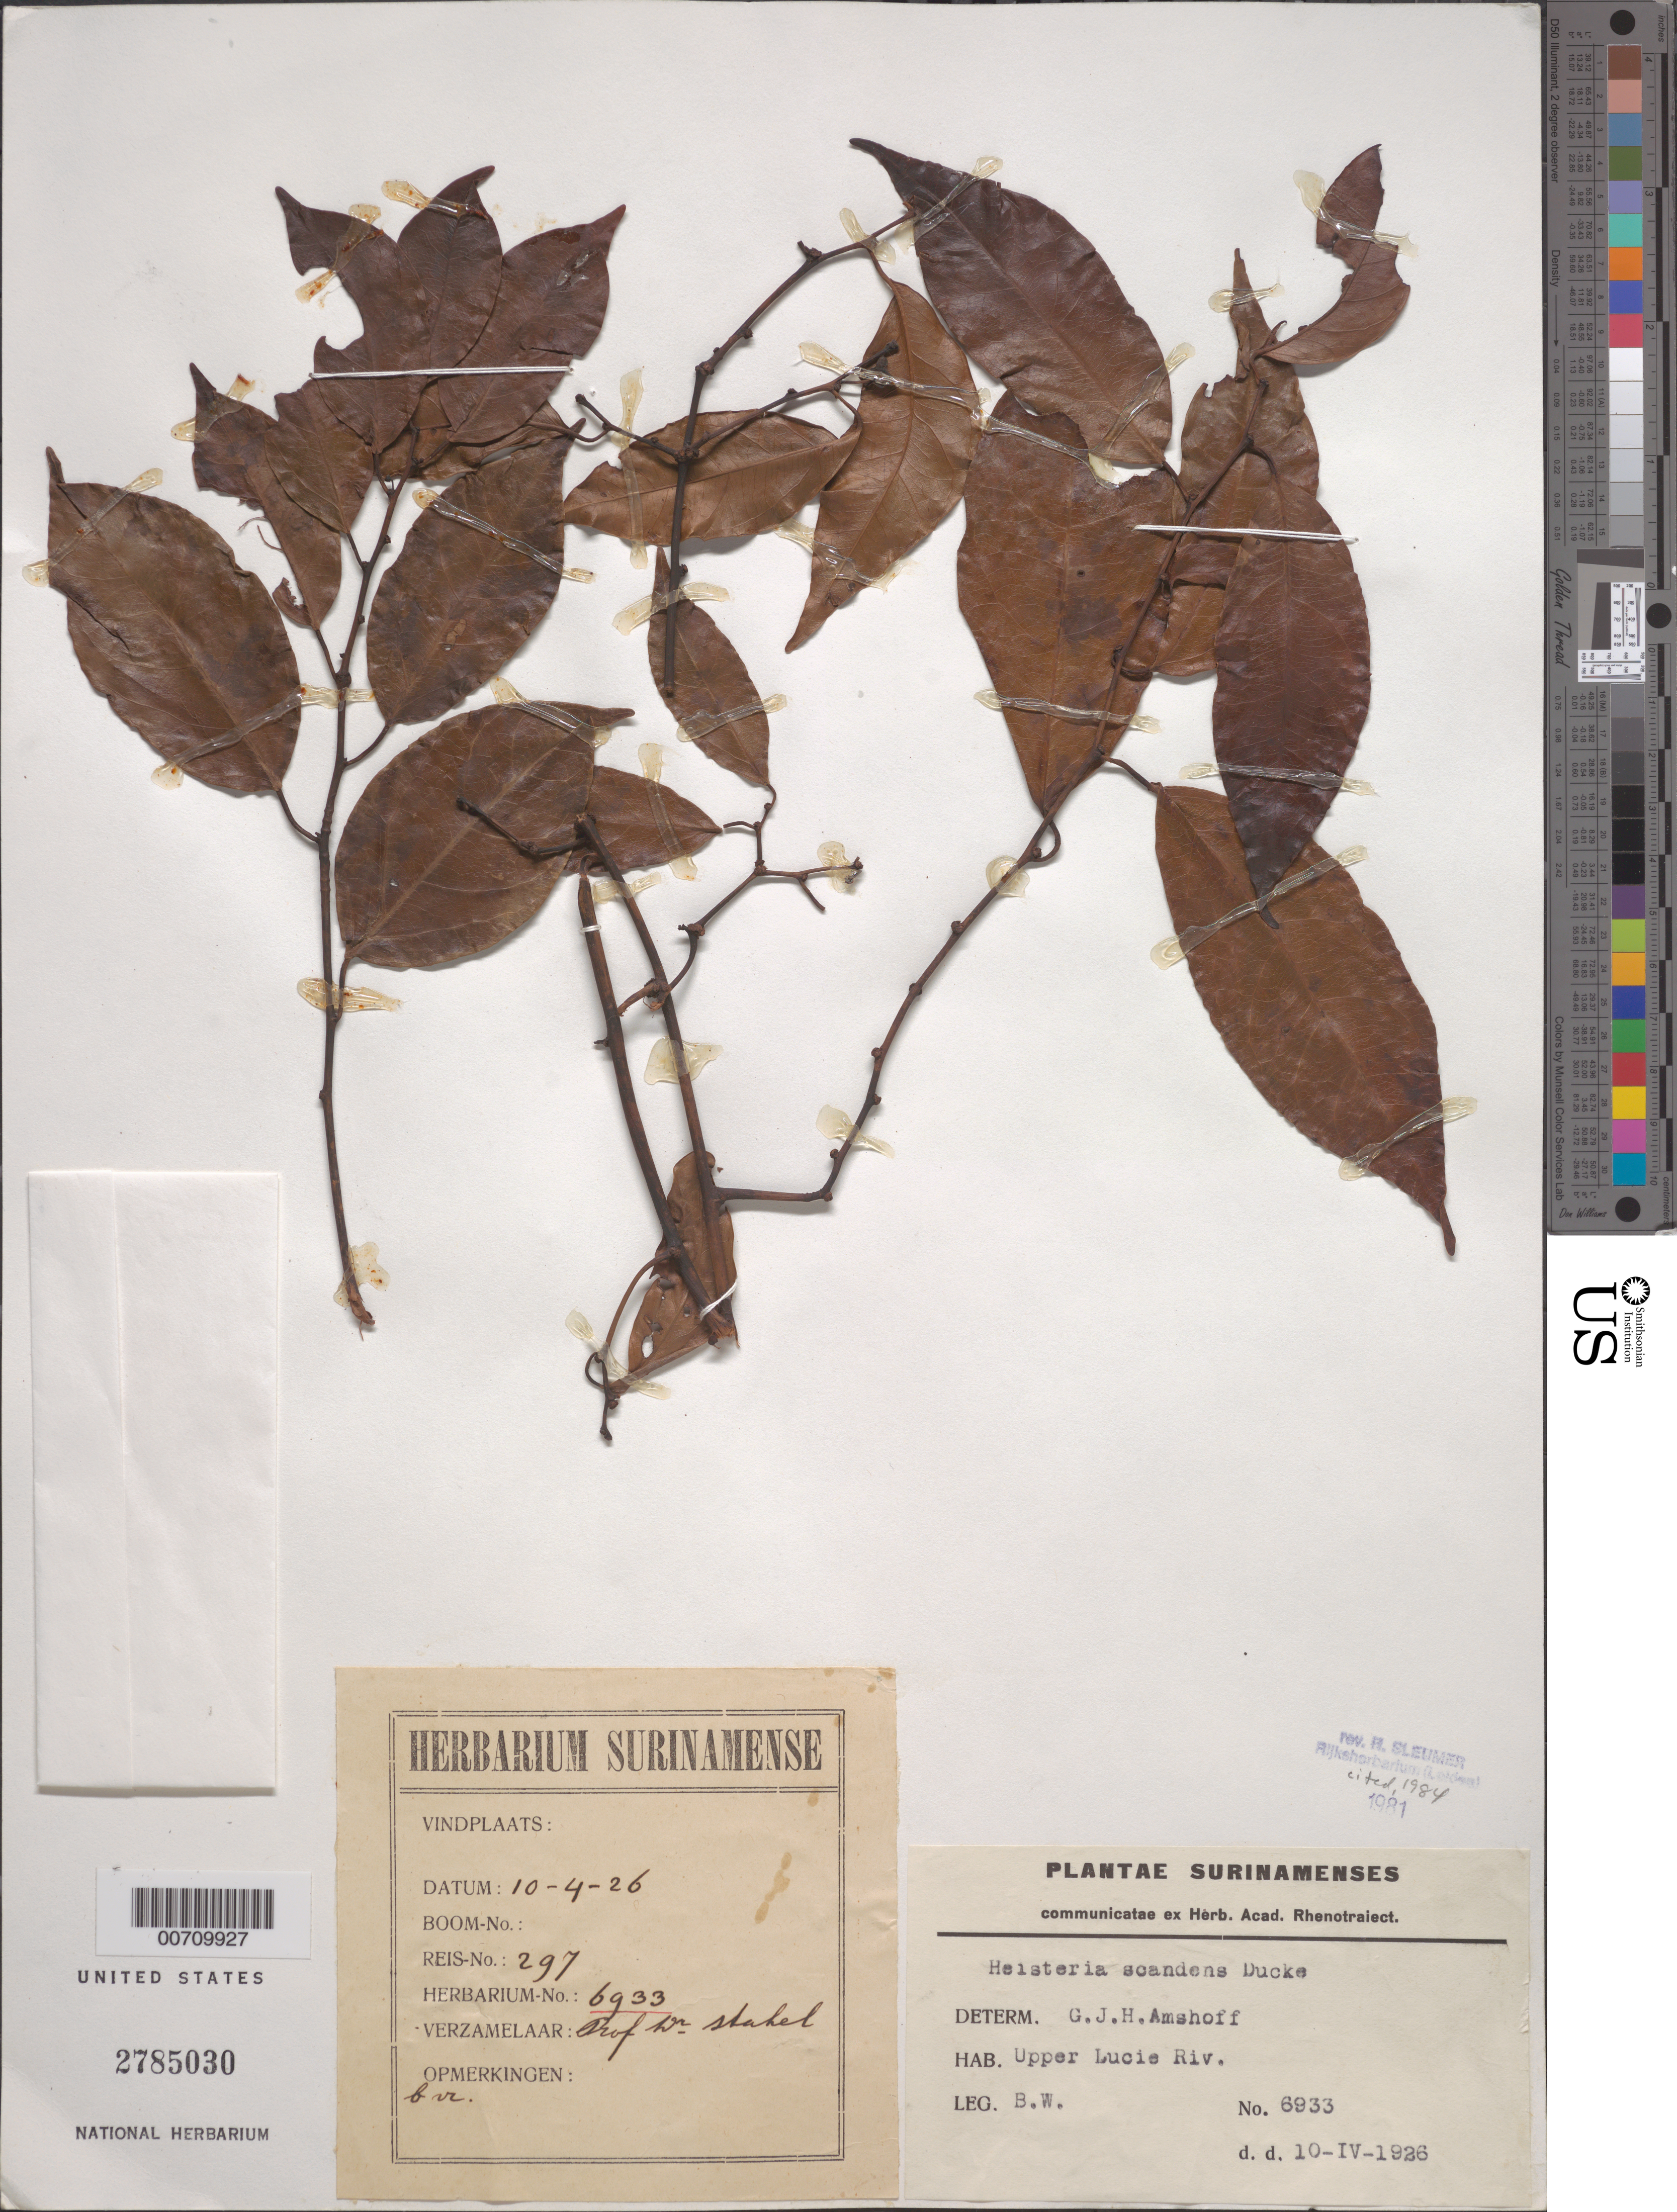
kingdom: Plantae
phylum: Tracheophyta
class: Magnoliopsida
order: Santalales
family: Erythropalaceae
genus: Heisteria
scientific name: Heisteria scandens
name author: Ducke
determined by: Sleumer, H. O.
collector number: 6933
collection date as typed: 10-Apr-26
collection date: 1926-04-10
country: Suriname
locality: Lucie R., upper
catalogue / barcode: US 2785030